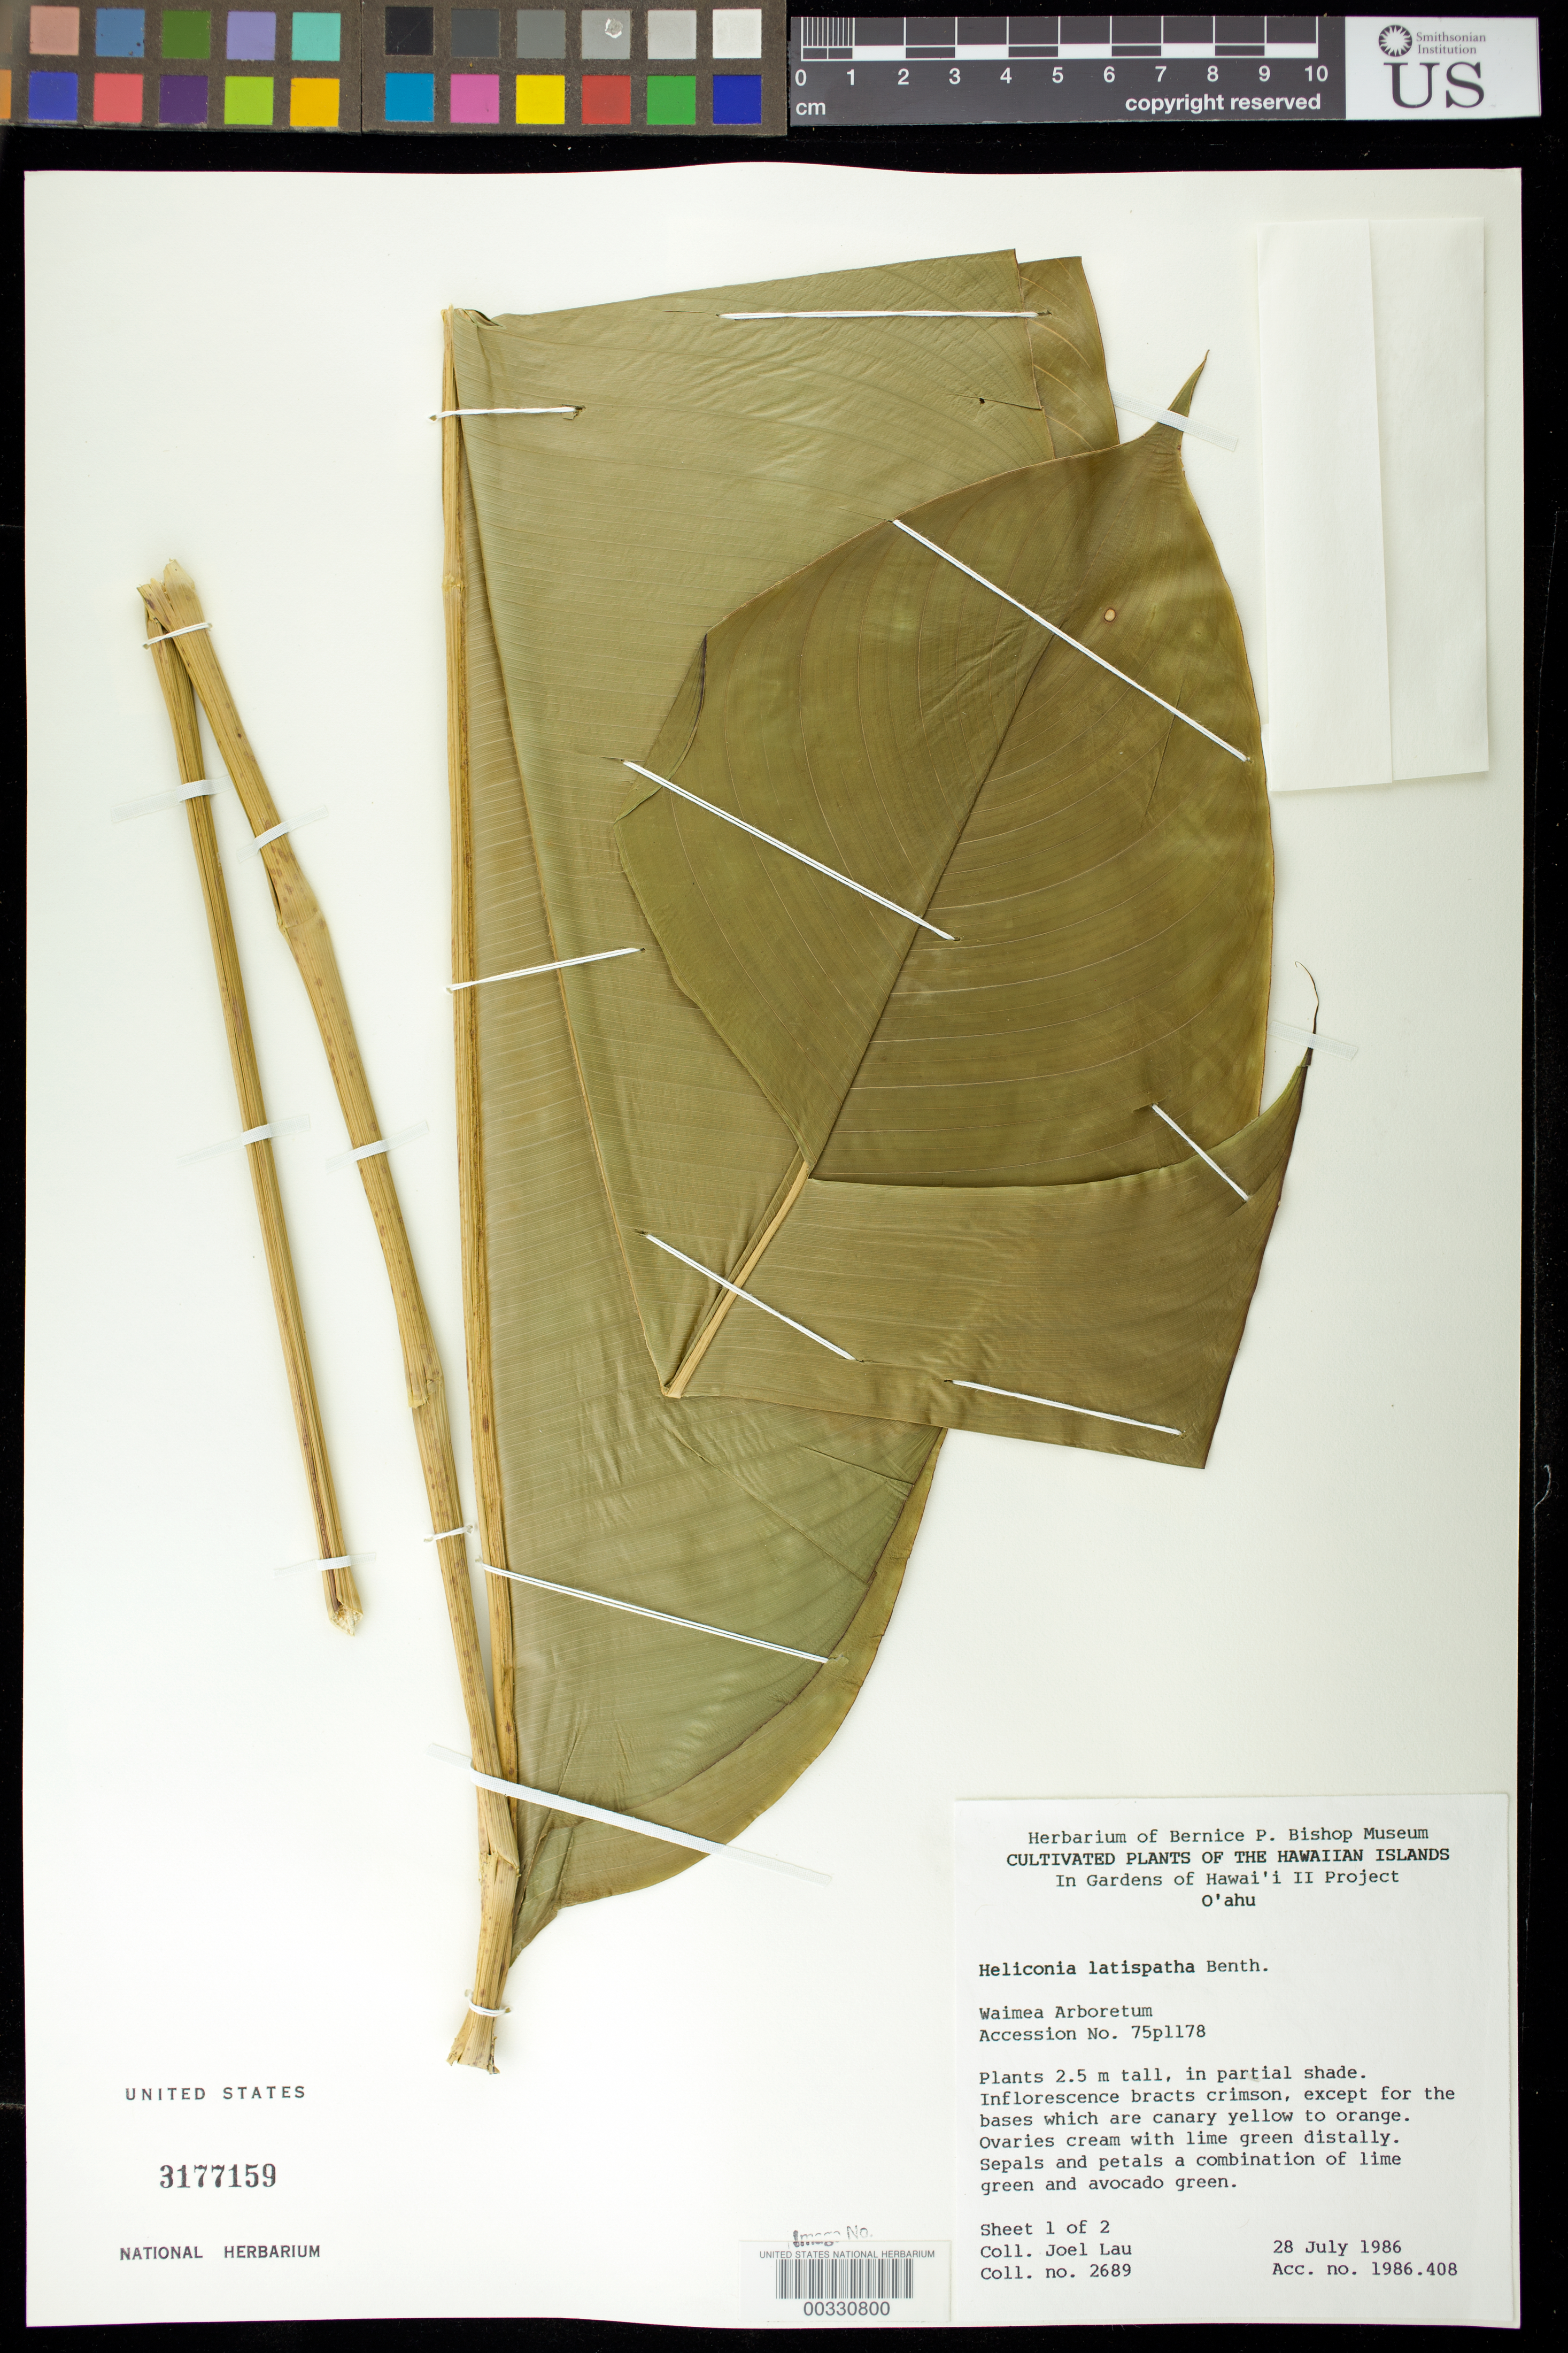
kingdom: Plantae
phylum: Tracheophyta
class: Liliopsida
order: Zingiberales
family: Heliconiaceae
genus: Heliconia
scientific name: Heliconia latispatha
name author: Benth.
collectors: J. Lau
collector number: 2689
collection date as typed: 28 Jul 1986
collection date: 1986-07-28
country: United States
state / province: Florida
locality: Southern Florida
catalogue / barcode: US 3177159